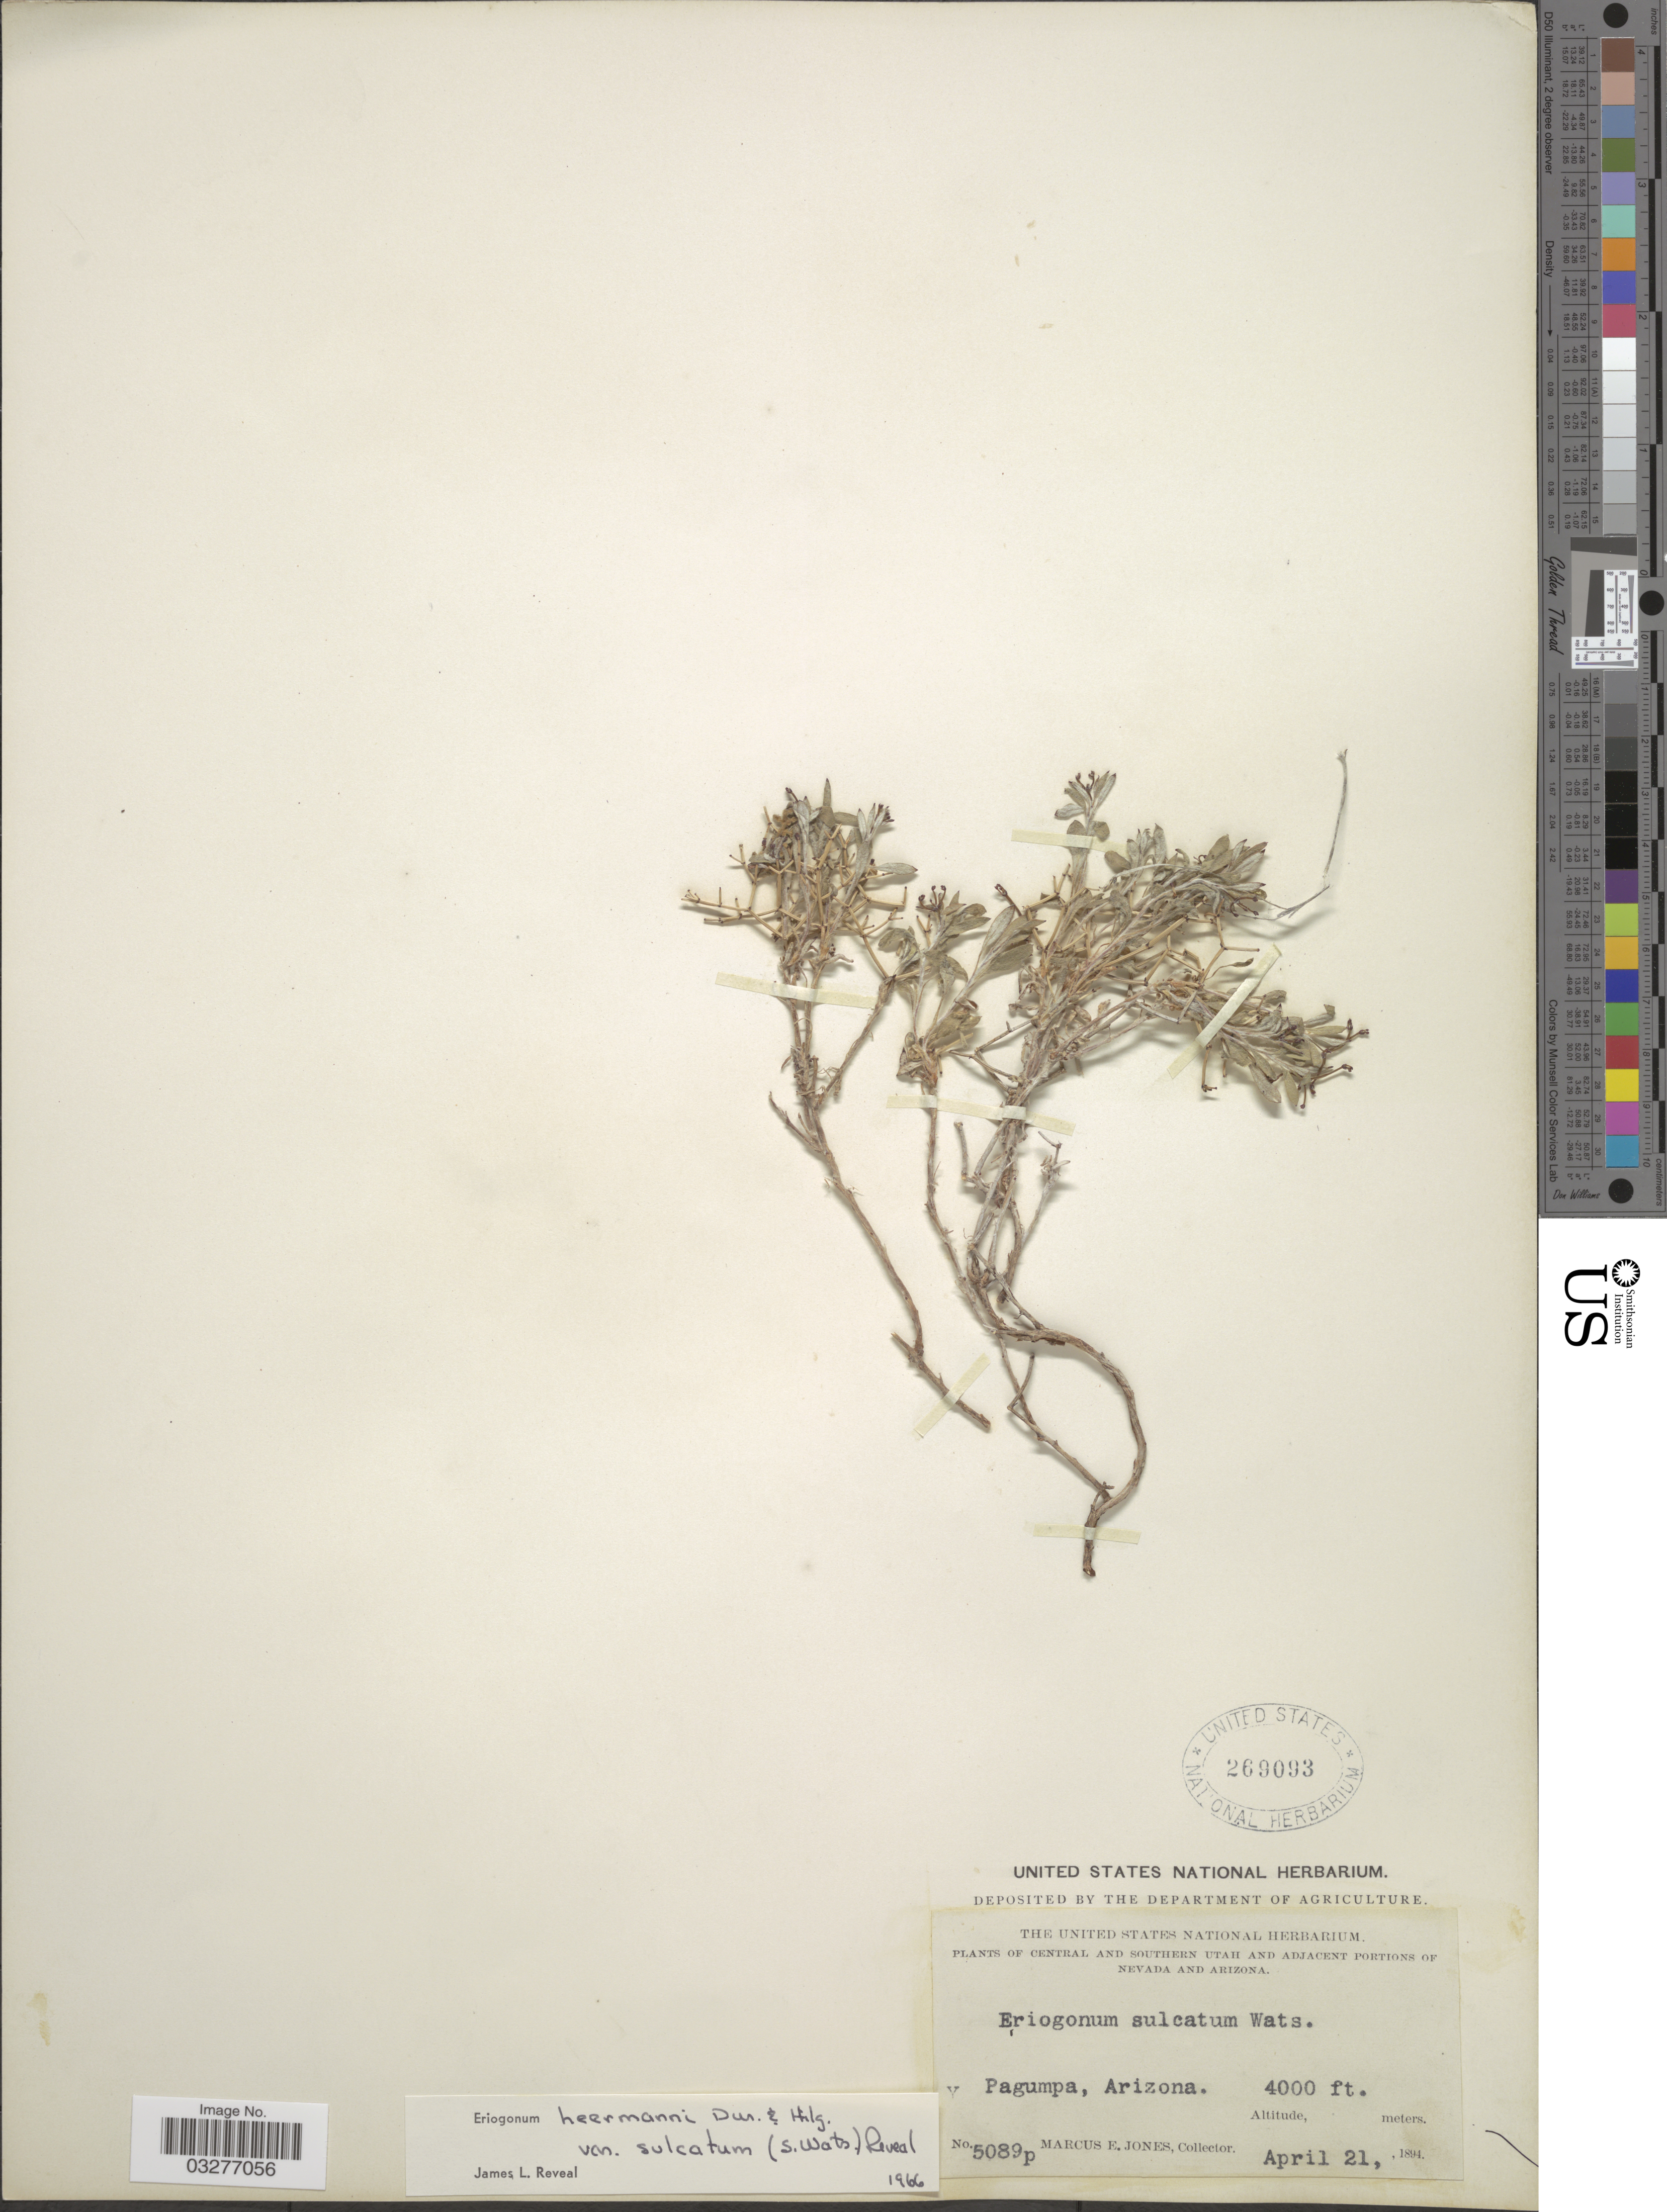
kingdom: Plantae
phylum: Tracheophyta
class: Magnoliopsida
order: Caryophyllales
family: Polygonaceae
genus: Eriogonum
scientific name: Eriogonum heermannii var. sulcatum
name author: (S. Watson) Munz & Reveal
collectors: M. E. Jones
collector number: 5089p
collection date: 1894-04-21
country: United States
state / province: Arizona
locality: Pagumpa.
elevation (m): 1219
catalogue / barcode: US 269093